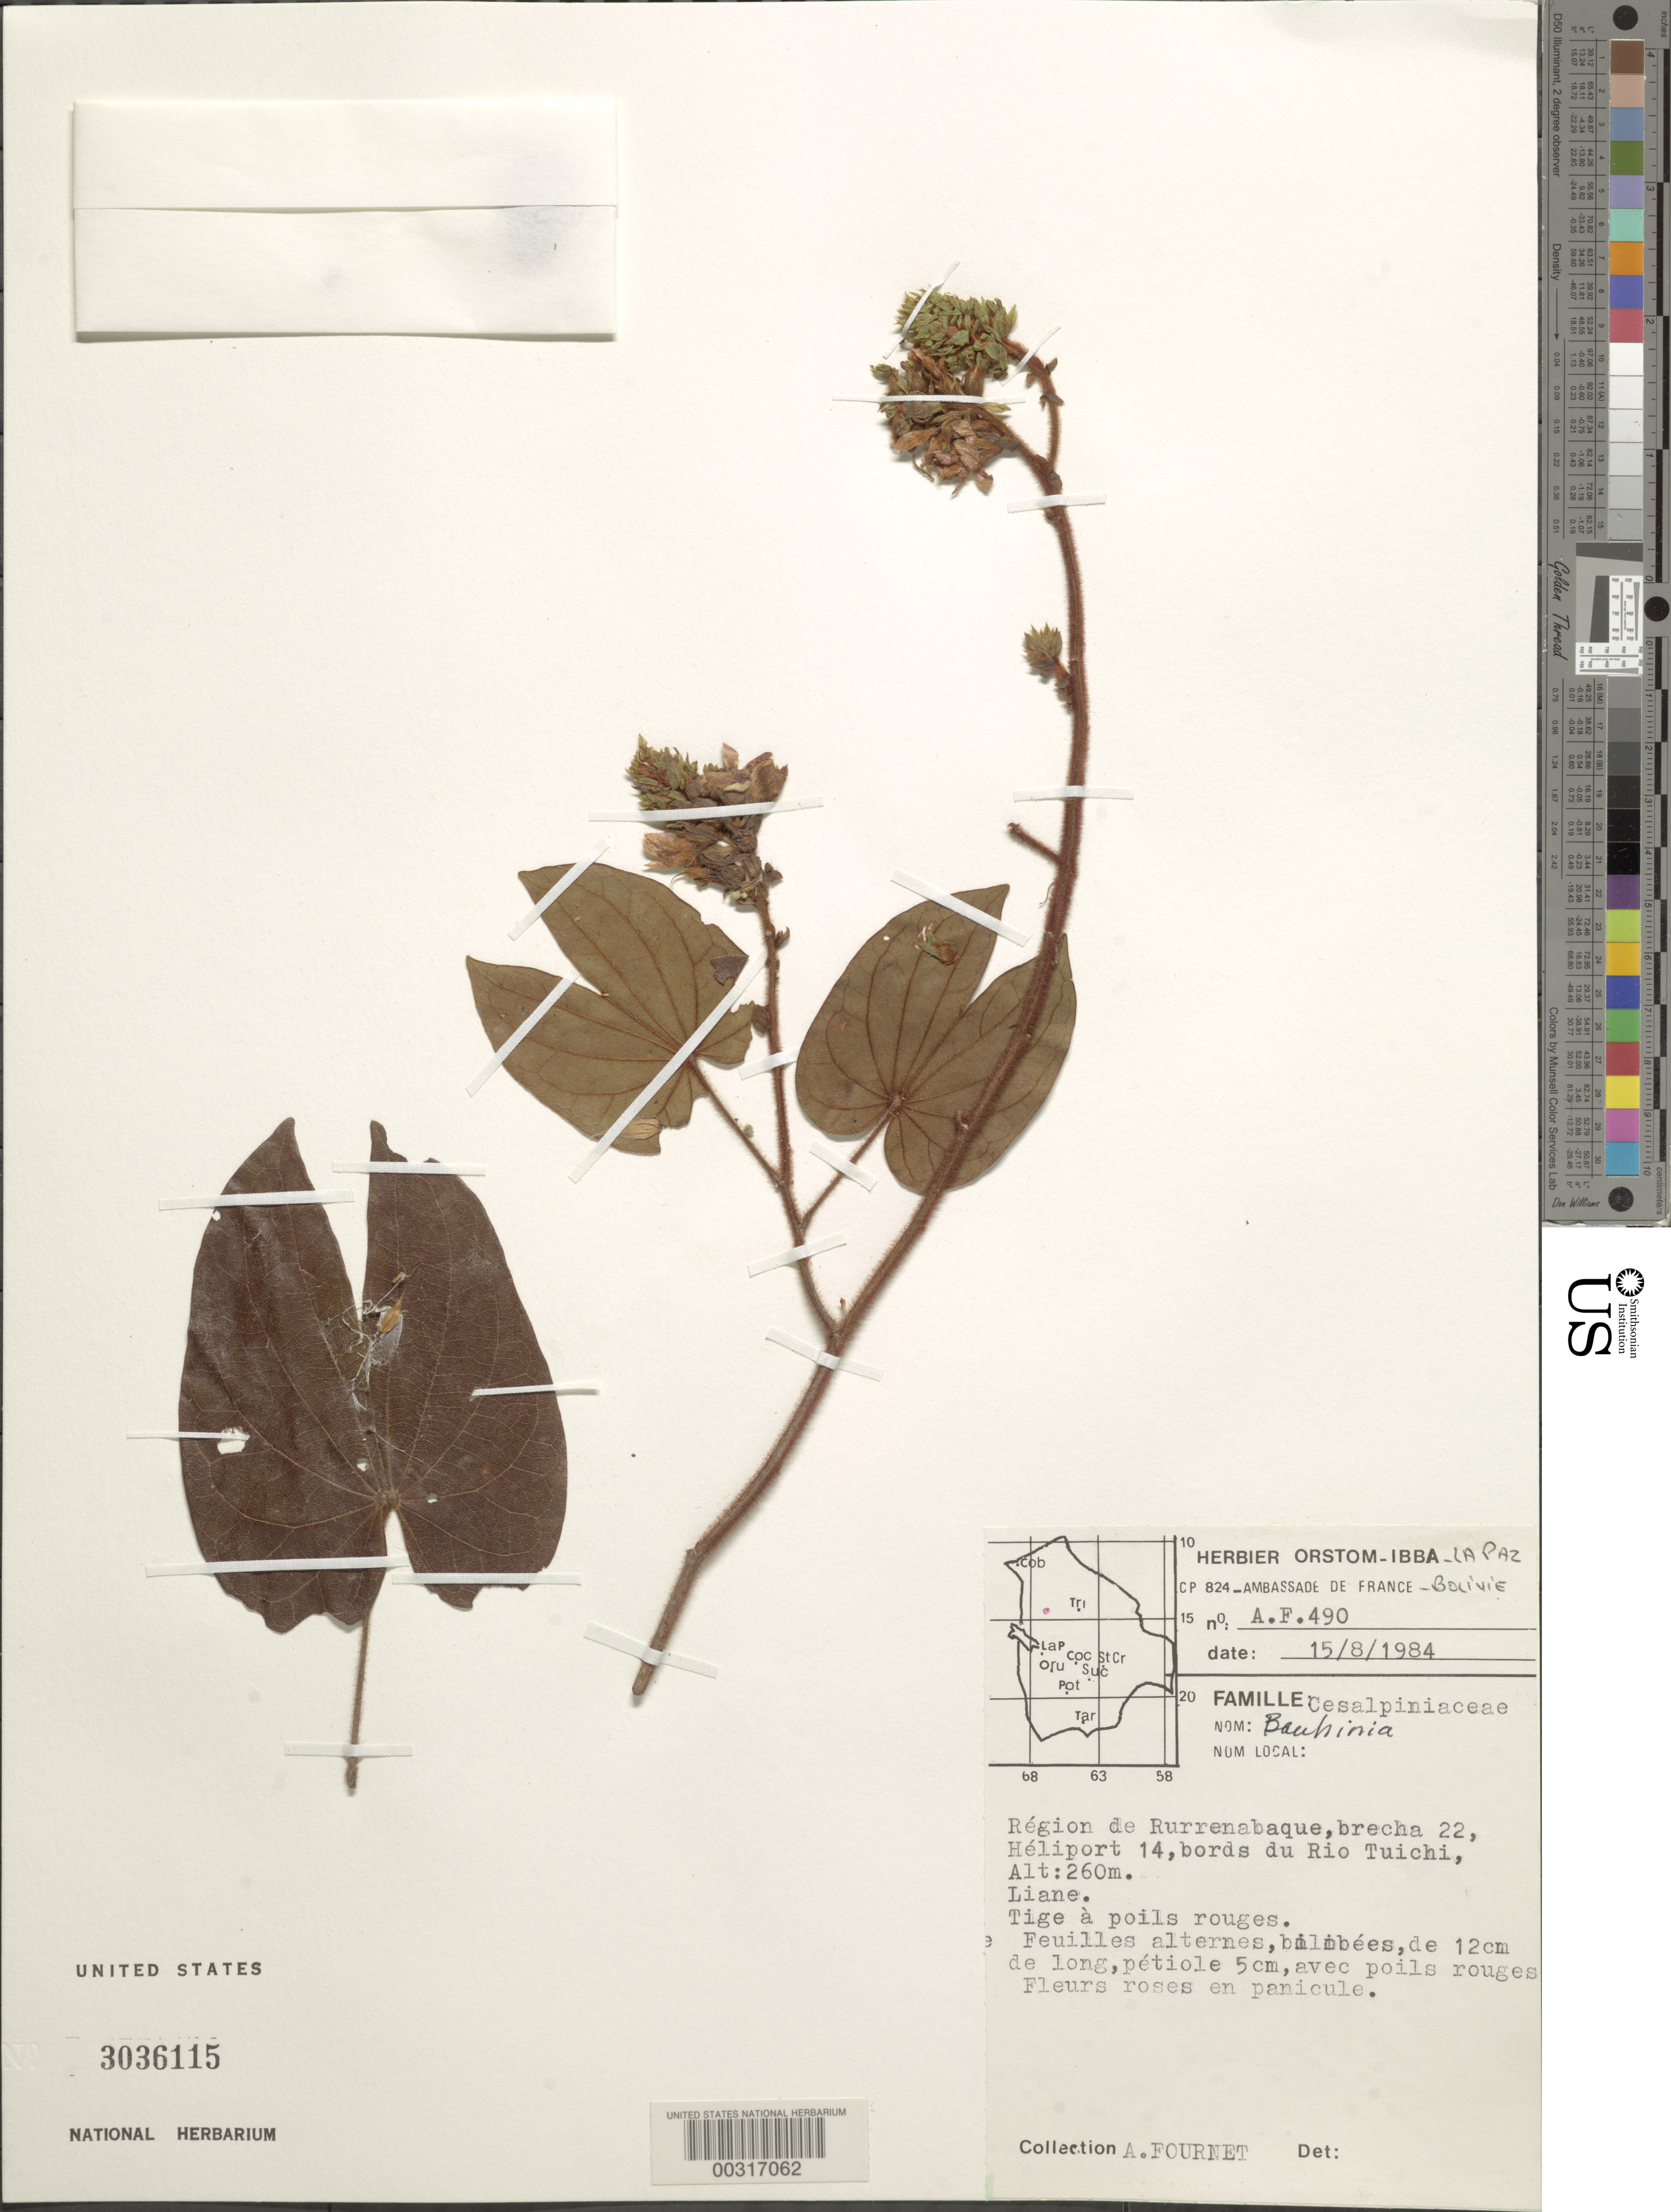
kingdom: Plantae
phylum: Tracheophyta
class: Magnoliopsida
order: Fabales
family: Fabaceae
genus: Bauhinia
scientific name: Bauhinia sp.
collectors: A. Fournet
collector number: A.f.490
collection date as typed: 15 Aug 1984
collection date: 1984-08-15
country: Bolivia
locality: Region of Rurrenabaque, brecha 22, heliport 14, edge of Rio Tuichi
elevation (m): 260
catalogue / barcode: US 3036115